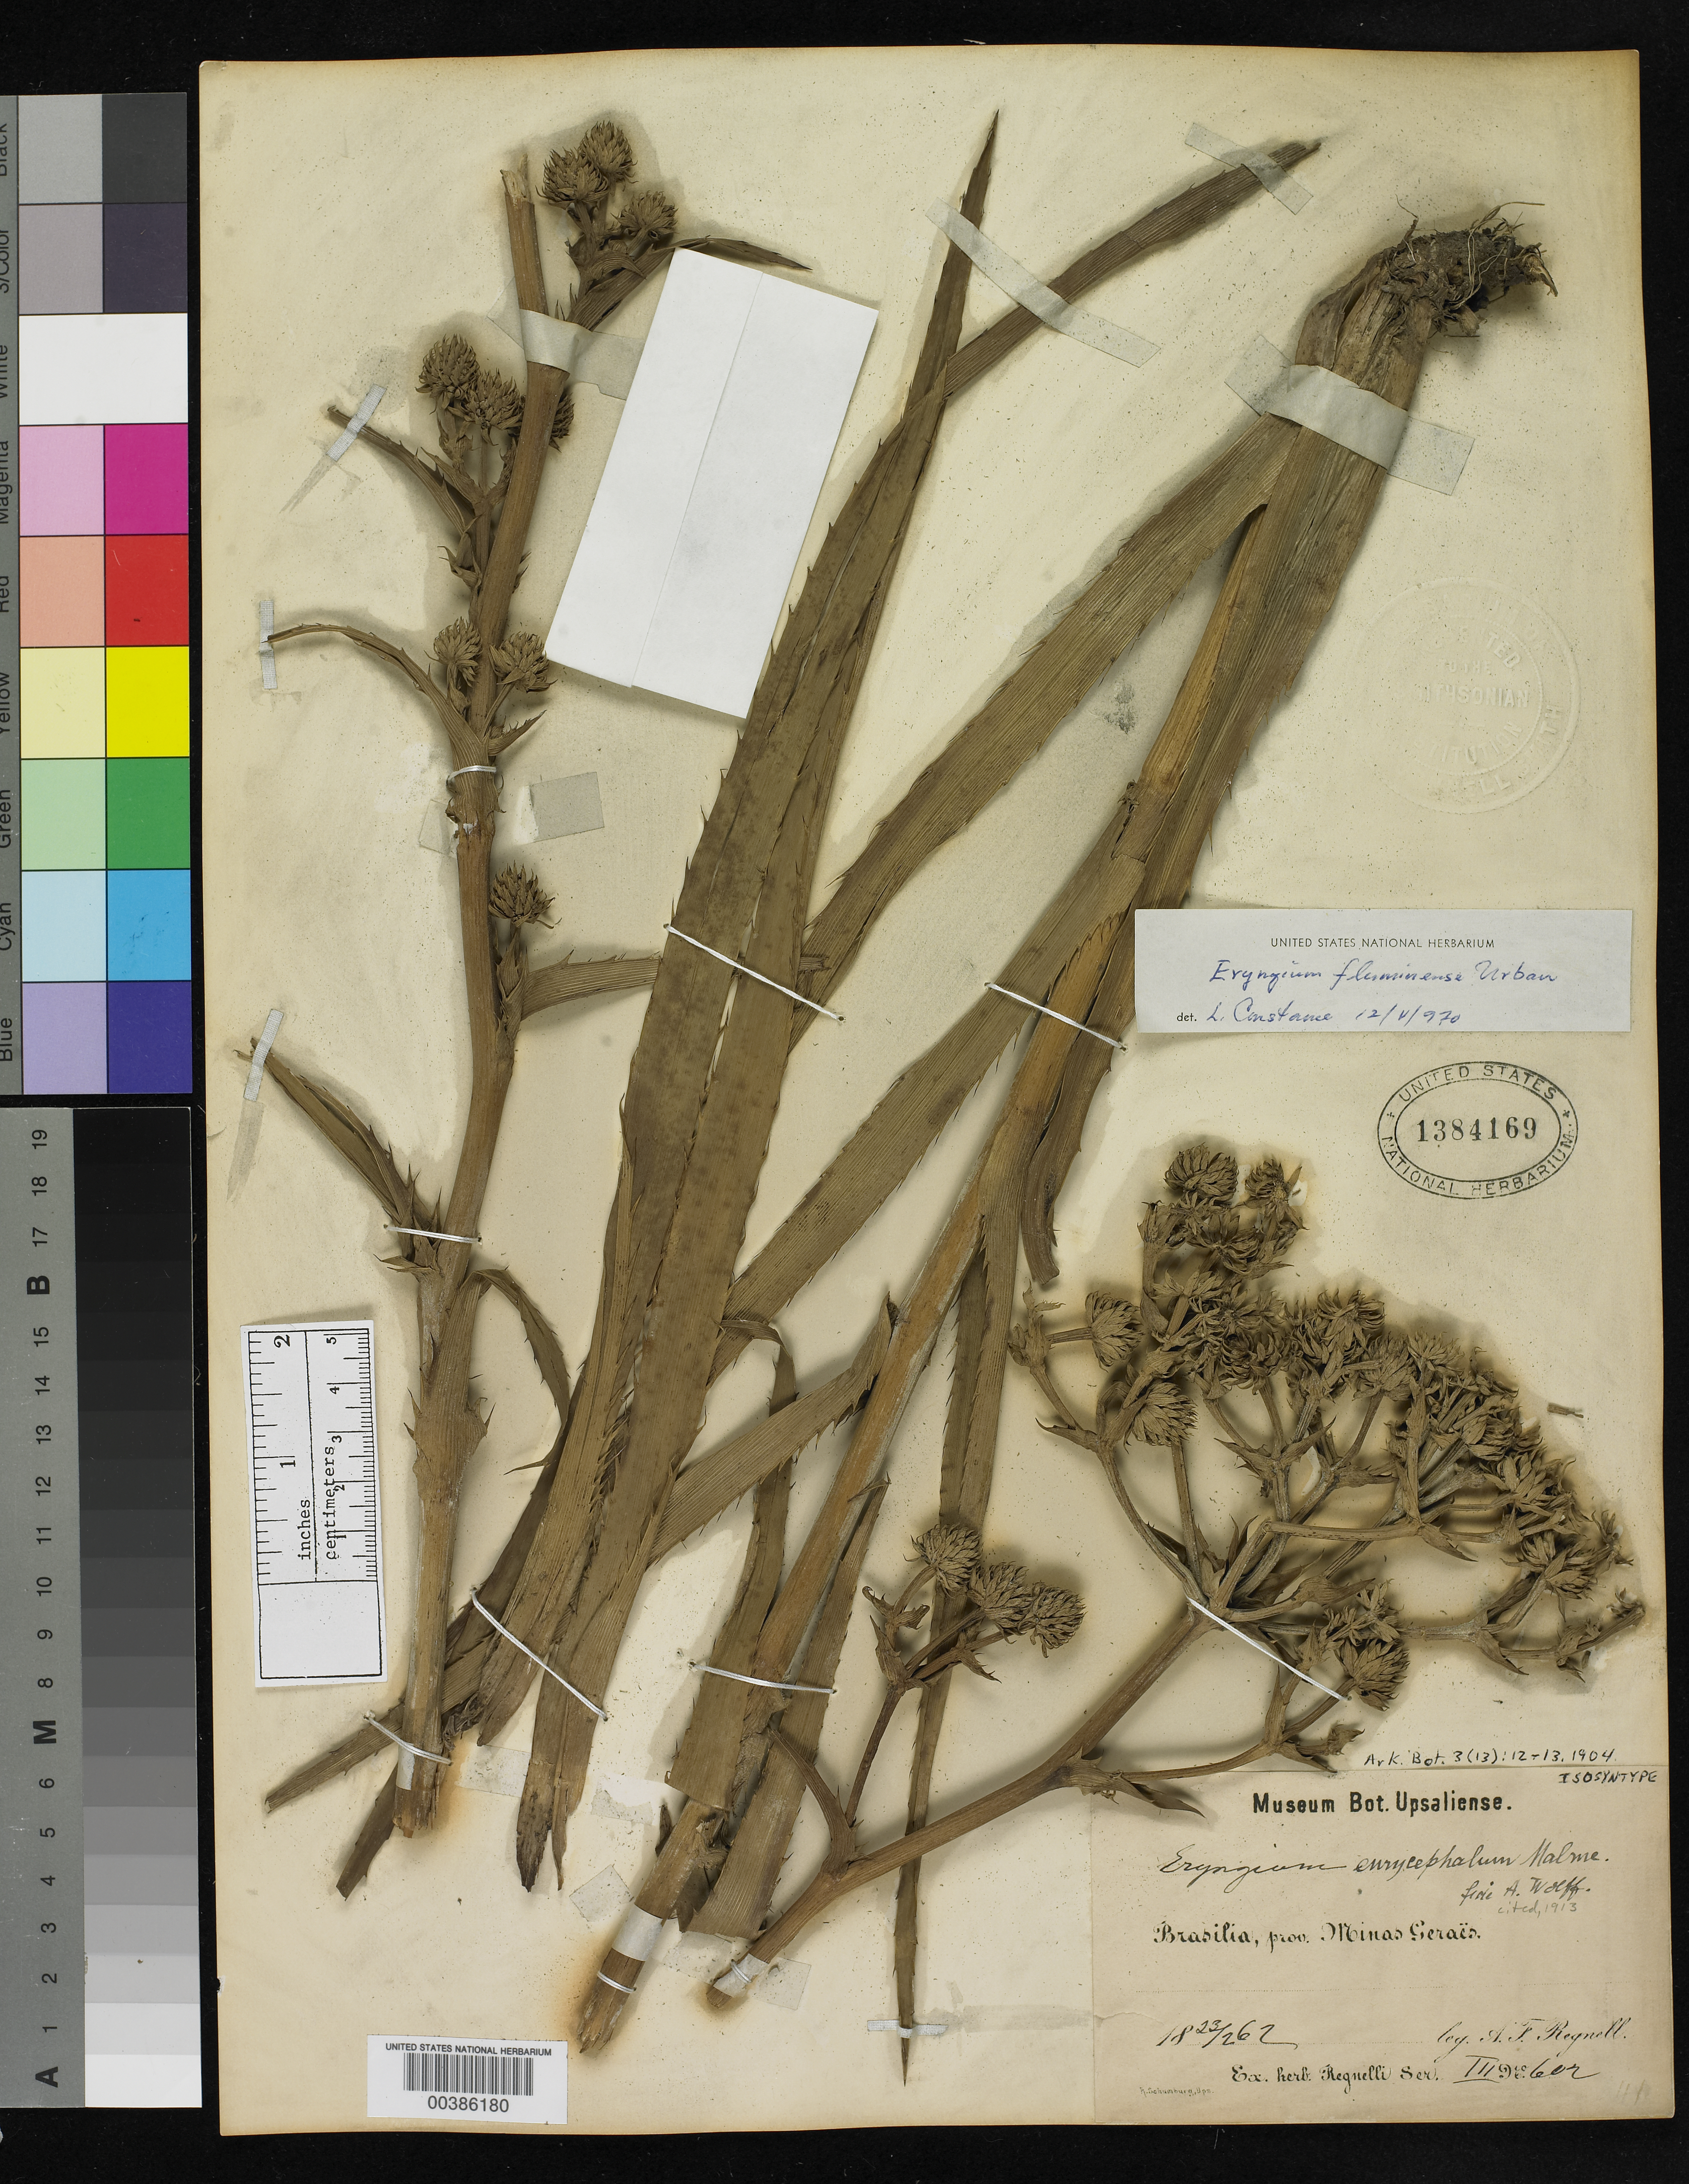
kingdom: Plantae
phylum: Tracheophyta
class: Magnoliopsida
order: Apiales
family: Apiaceae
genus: Eryngium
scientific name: Eryngium eurycephalum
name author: Malme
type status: Isosyntype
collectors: A. F. Regnell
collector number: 602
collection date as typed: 23 Feb 1862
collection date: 1862-02-23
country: Brazil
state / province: Minas Gerais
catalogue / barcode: US 1384269